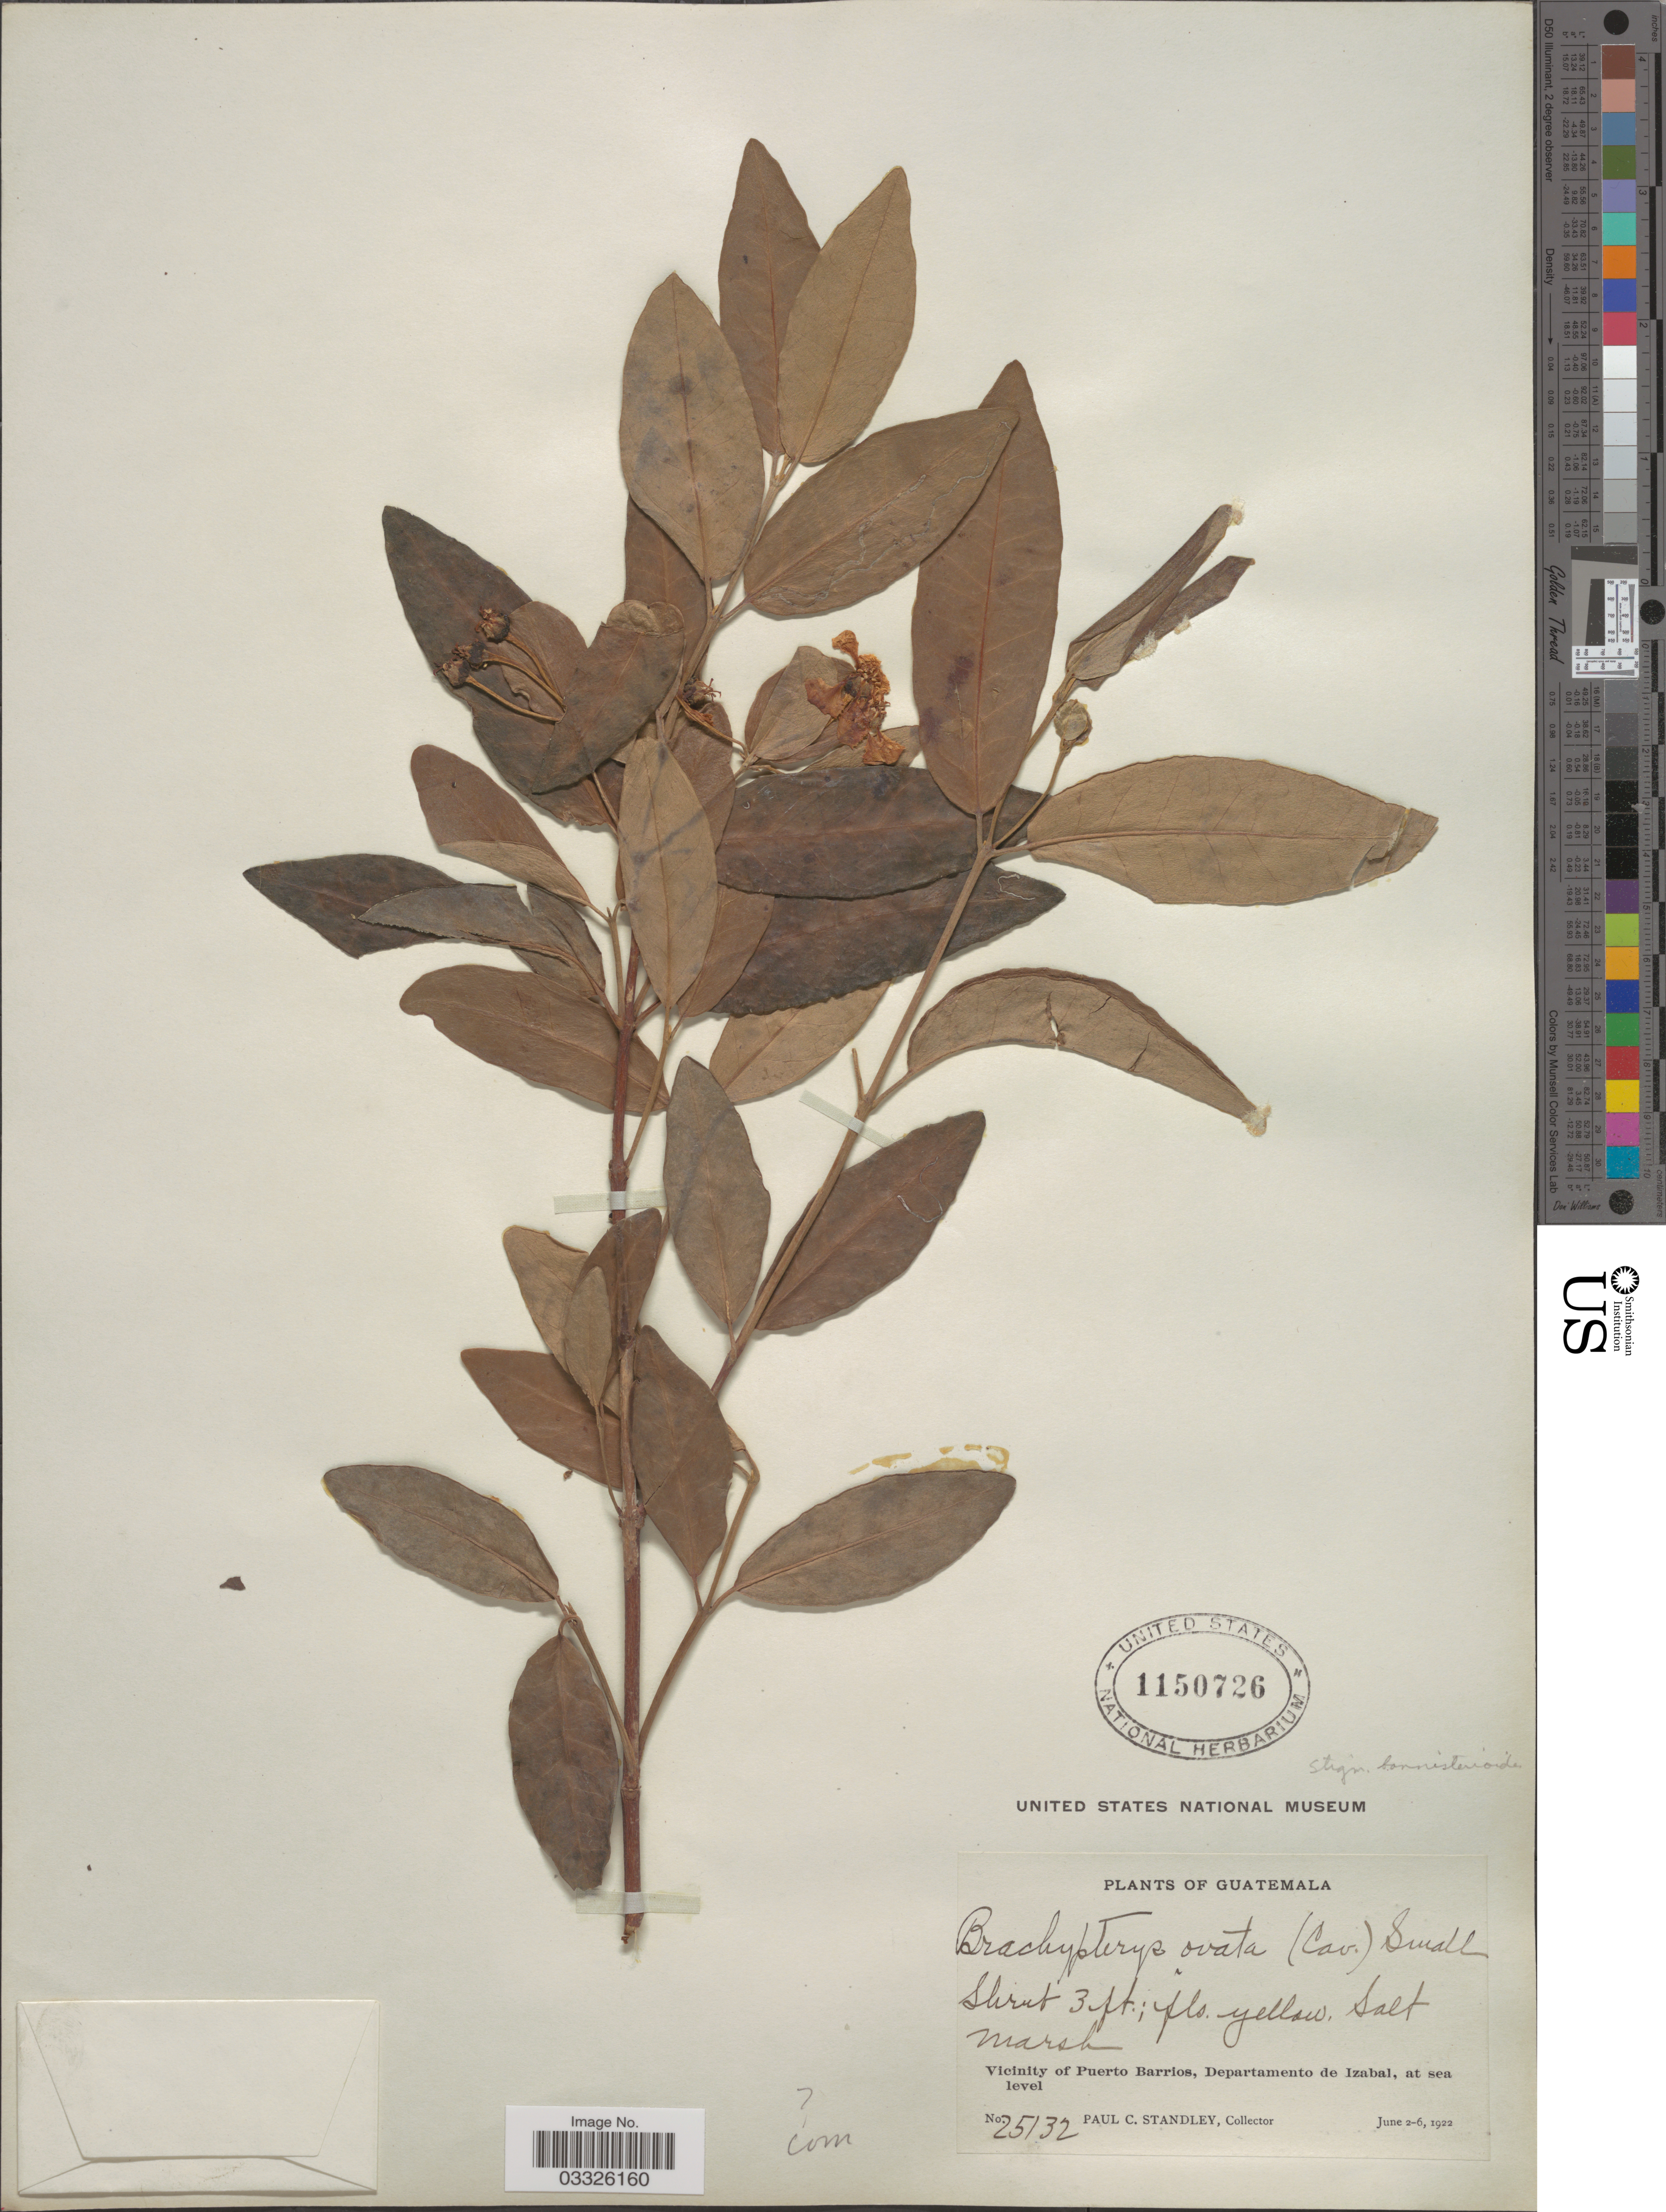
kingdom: Plantae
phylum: Tracheophyta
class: Magnoliopsida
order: Malpighiales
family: Malpighiaceae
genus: Stigmaphyllon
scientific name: Stigmaphyllon bannisterioides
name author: (L.) C.E. Anderson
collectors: P. C. Standley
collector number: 25132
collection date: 1922-06-02/1922-06-06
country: Guatemala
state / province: Izabal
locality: Vicinity of Puerto Barrios, Departamento de Izabal.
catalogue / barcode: US 1150726